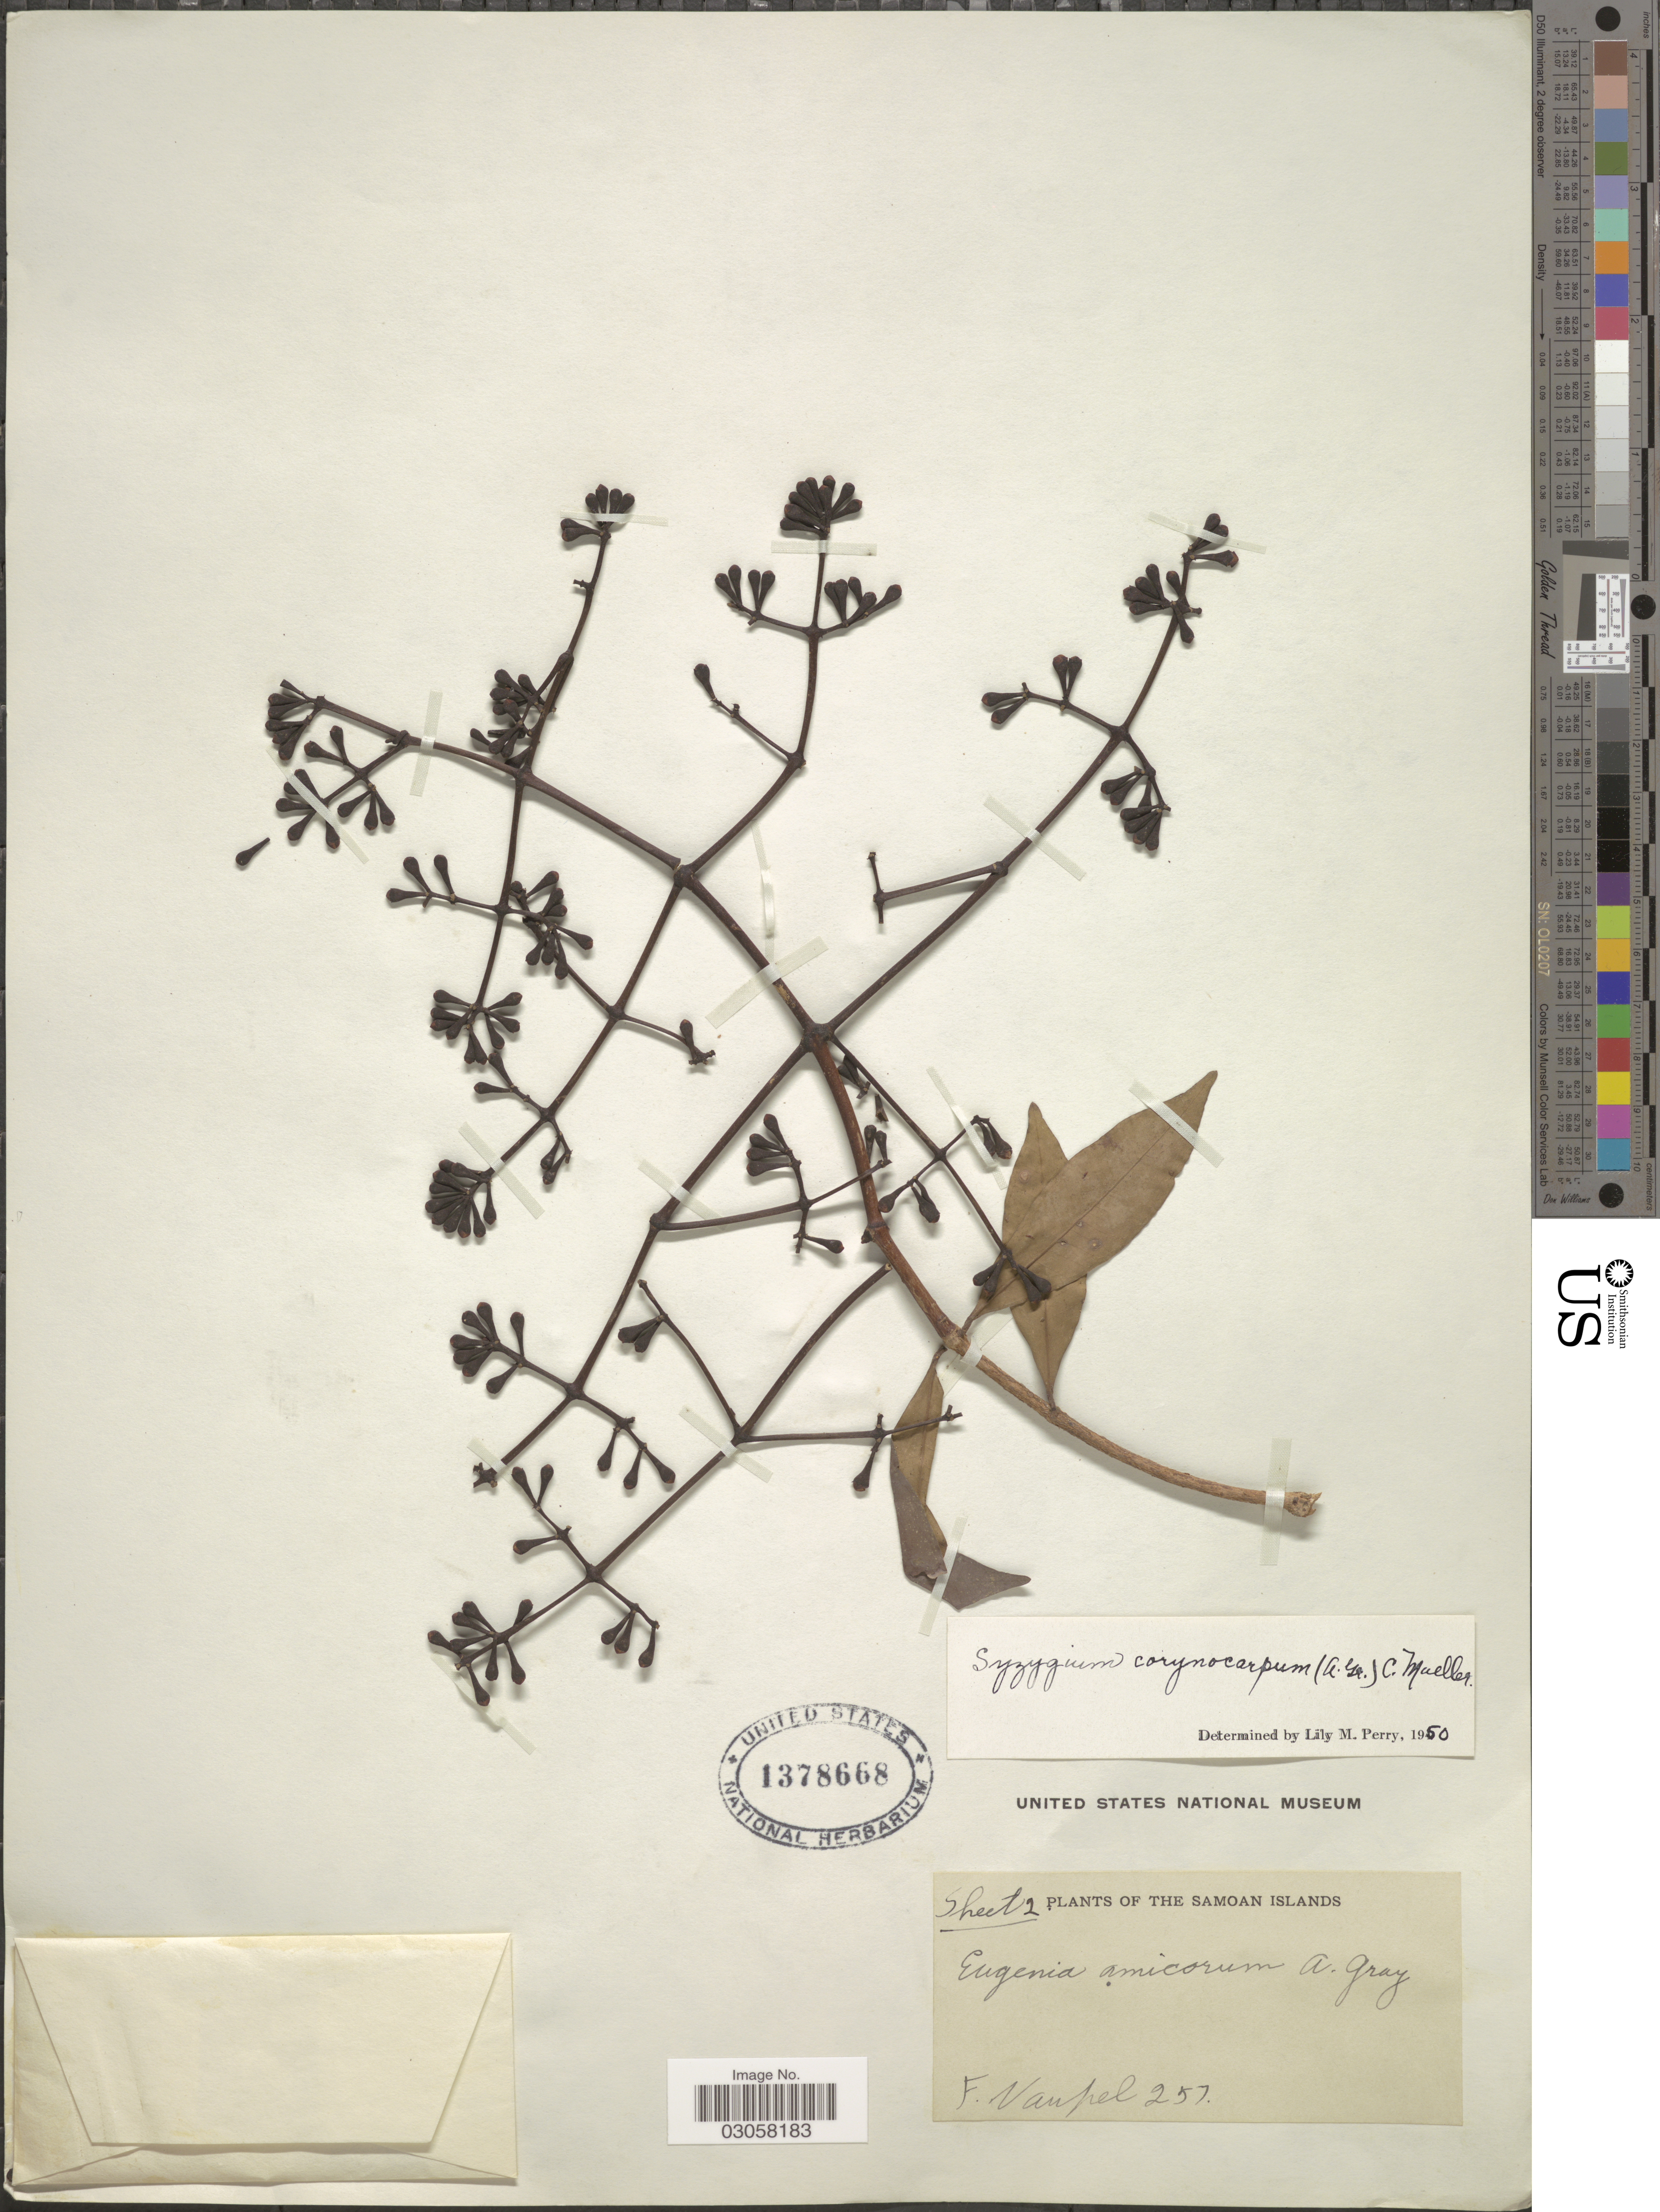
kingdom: Plantae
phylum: Tracheophyta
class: Magnoliopsida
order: Myrtales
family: Myrtaceae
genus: Syzygium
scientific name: Syzygium corynocarpum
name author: (A. Gray) Müll. Stuttg.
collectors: F. Vaupel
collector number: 257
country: Samoa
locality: The Samoan Islands.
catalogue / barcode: US 1378668